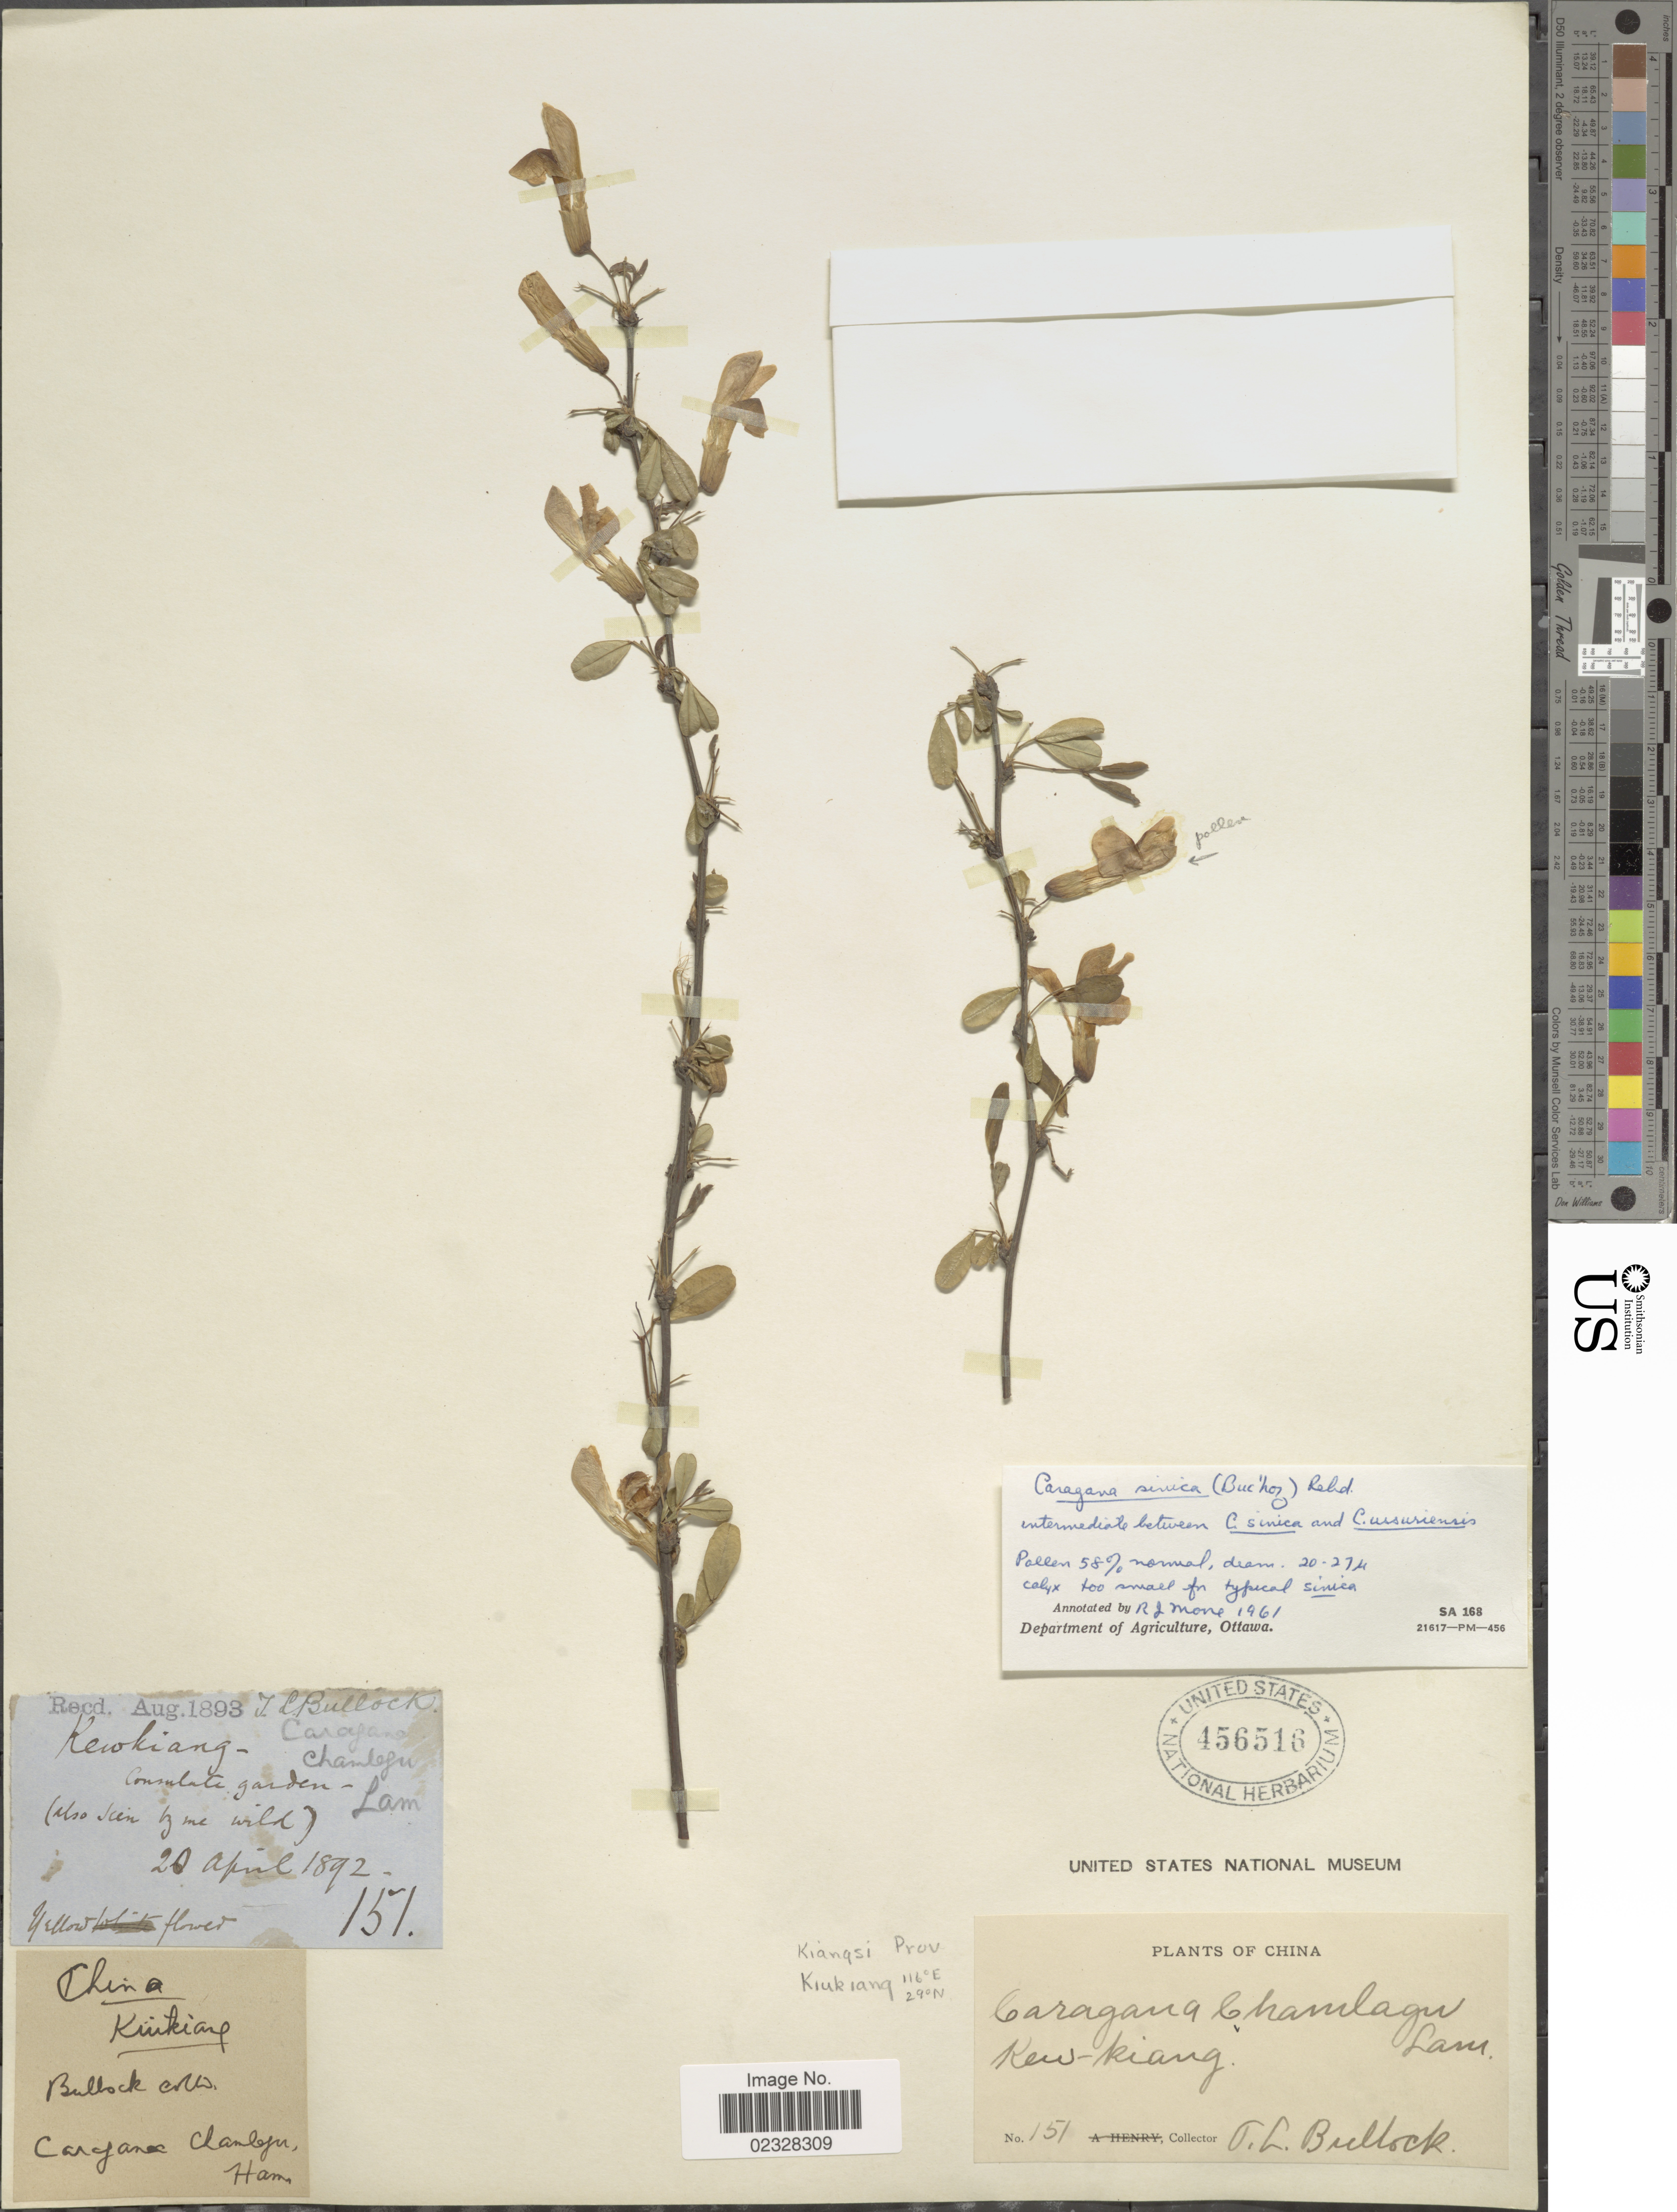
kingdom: Plantae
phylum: Tracheophyta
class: Magnoliopsida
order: Fabales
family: Fabaceae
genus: Caragana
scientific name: Caragana sinica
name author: (Buc'hoz) Rehder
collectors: T. L. Bullock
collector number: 151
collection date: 1893-08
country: China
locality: Kew-kiang, consulate garden, Caryan Chambjen Ham [unsure placement] [interpreted].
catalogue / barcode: US 456516